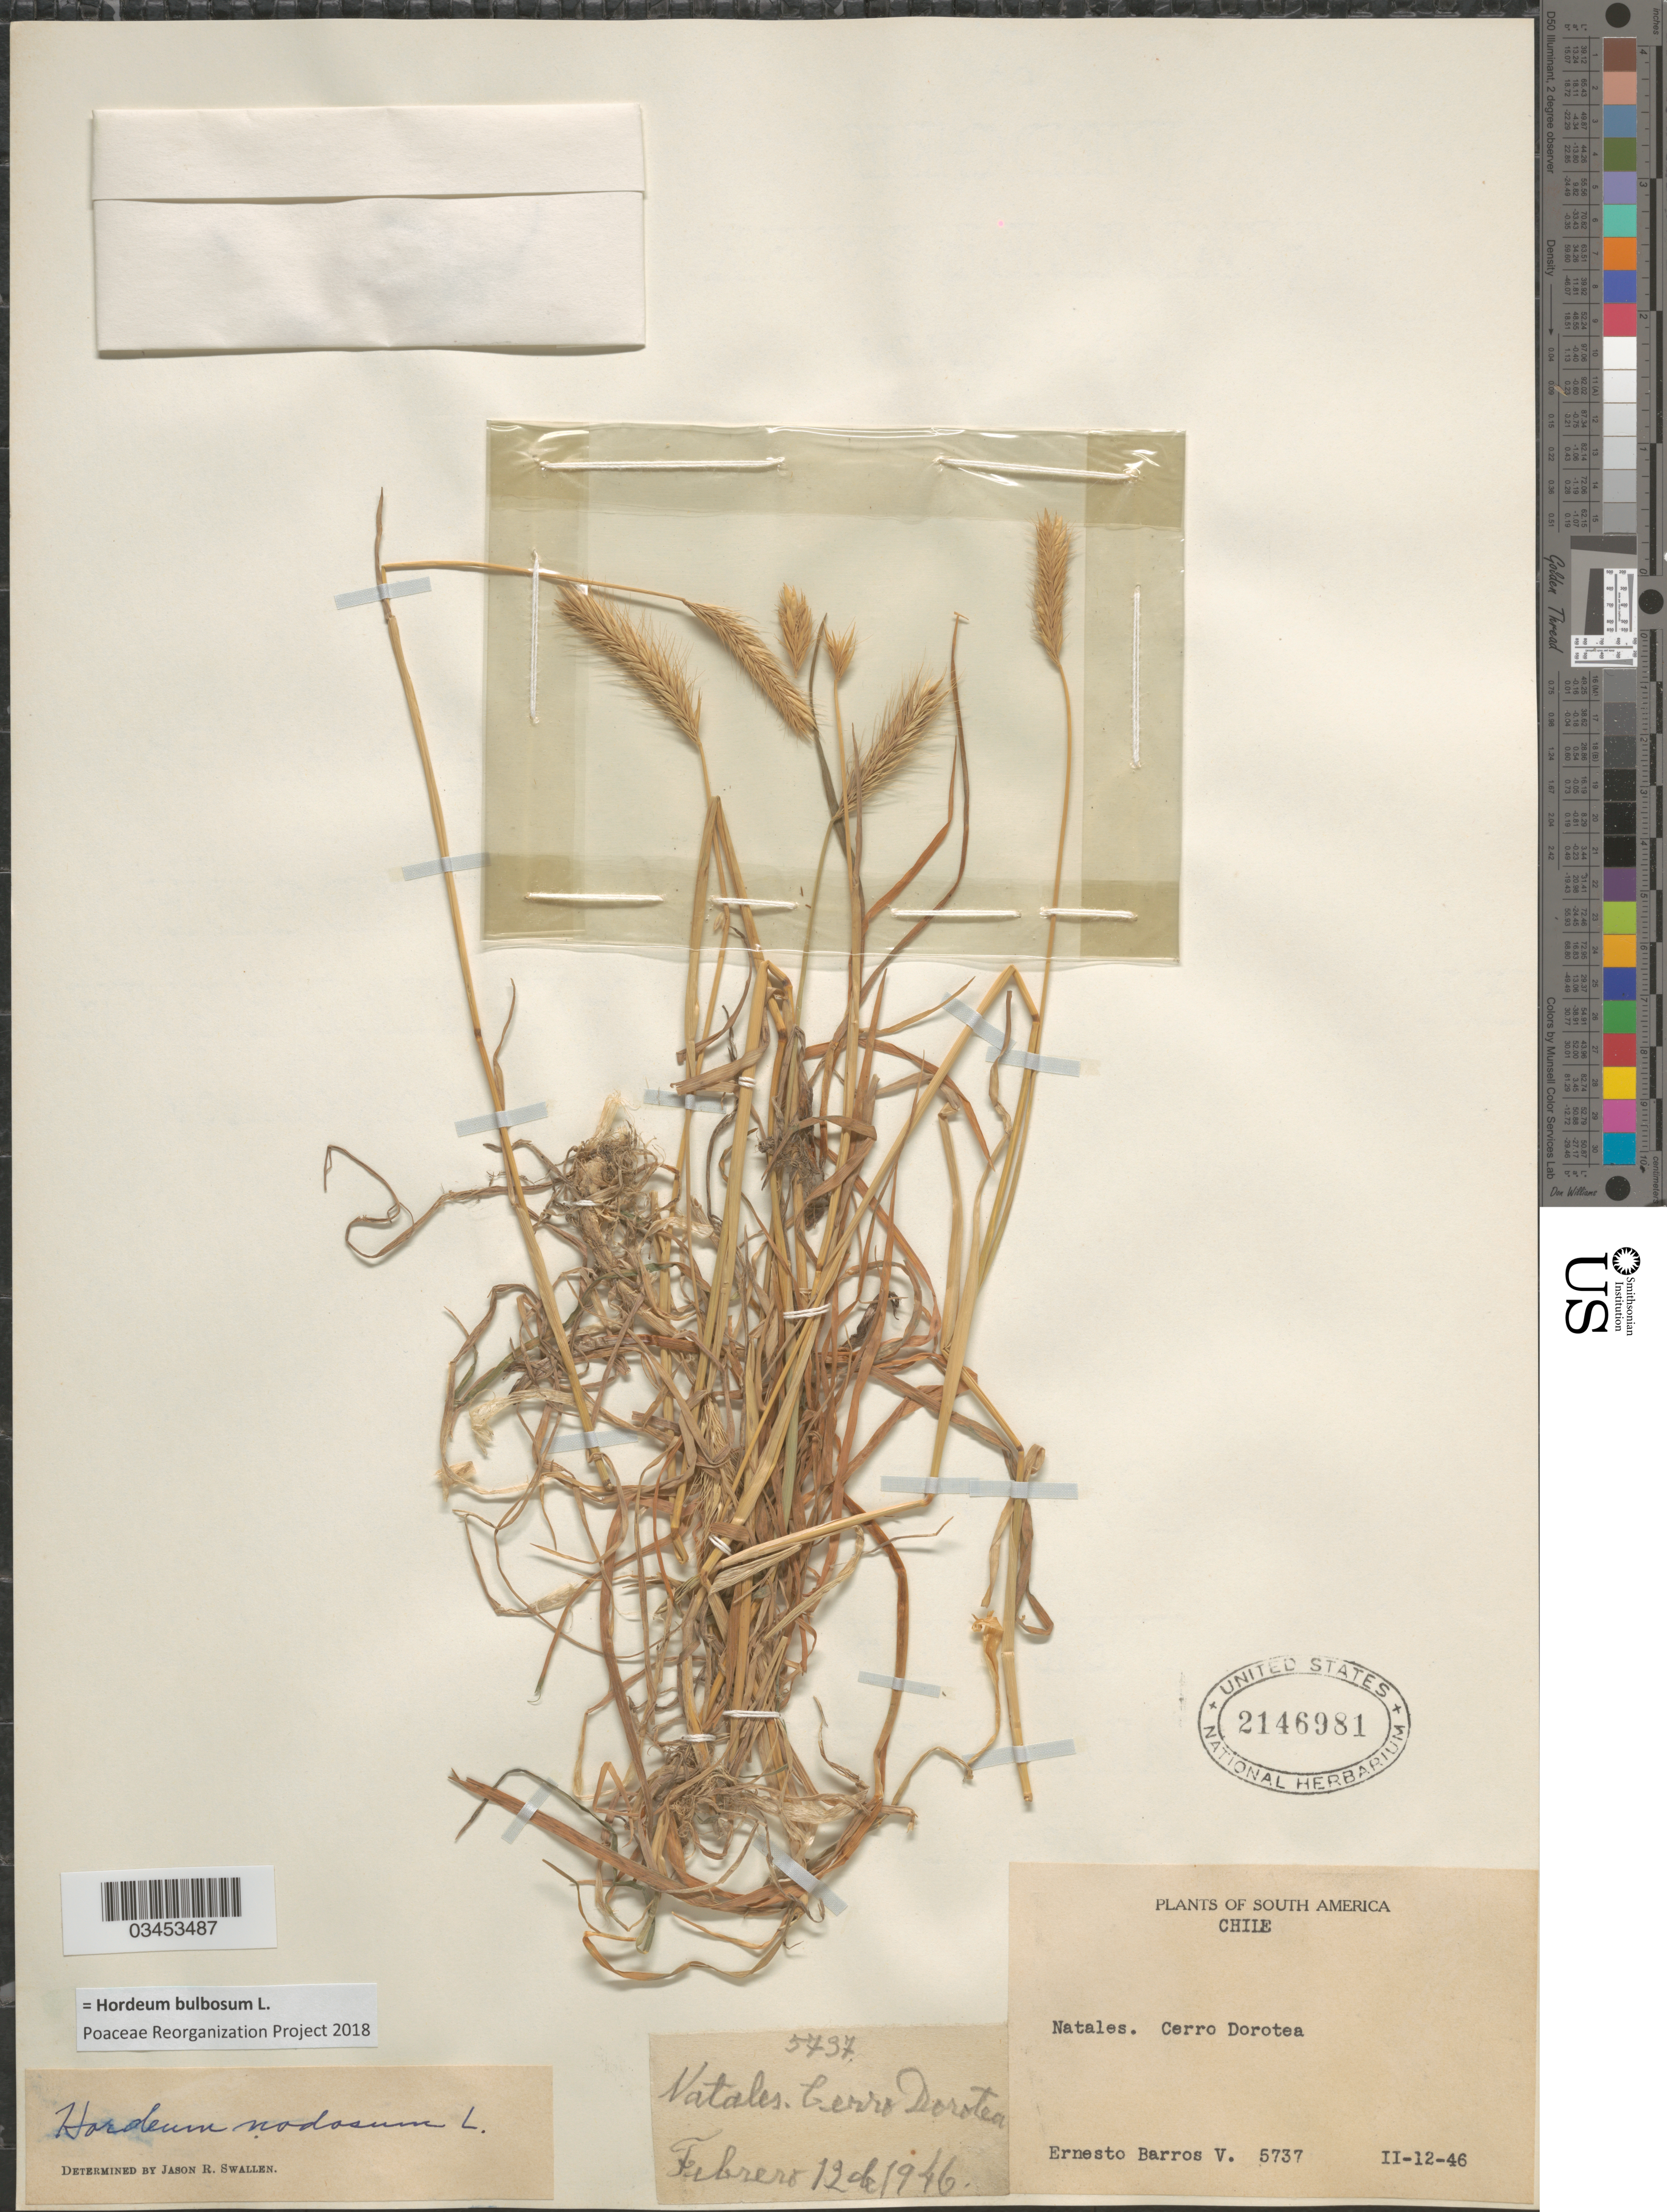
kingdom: Plantae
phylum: Tracheophyta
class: Liliopsida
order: Poales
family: Poaceae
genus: Hordeum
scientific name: Hordeum bulbosum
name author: L.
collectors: E. Barros V.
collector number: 5737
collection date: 1946-02-12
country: Chile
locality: Natales. Cerro Dorotea.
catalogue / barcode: US 2146981